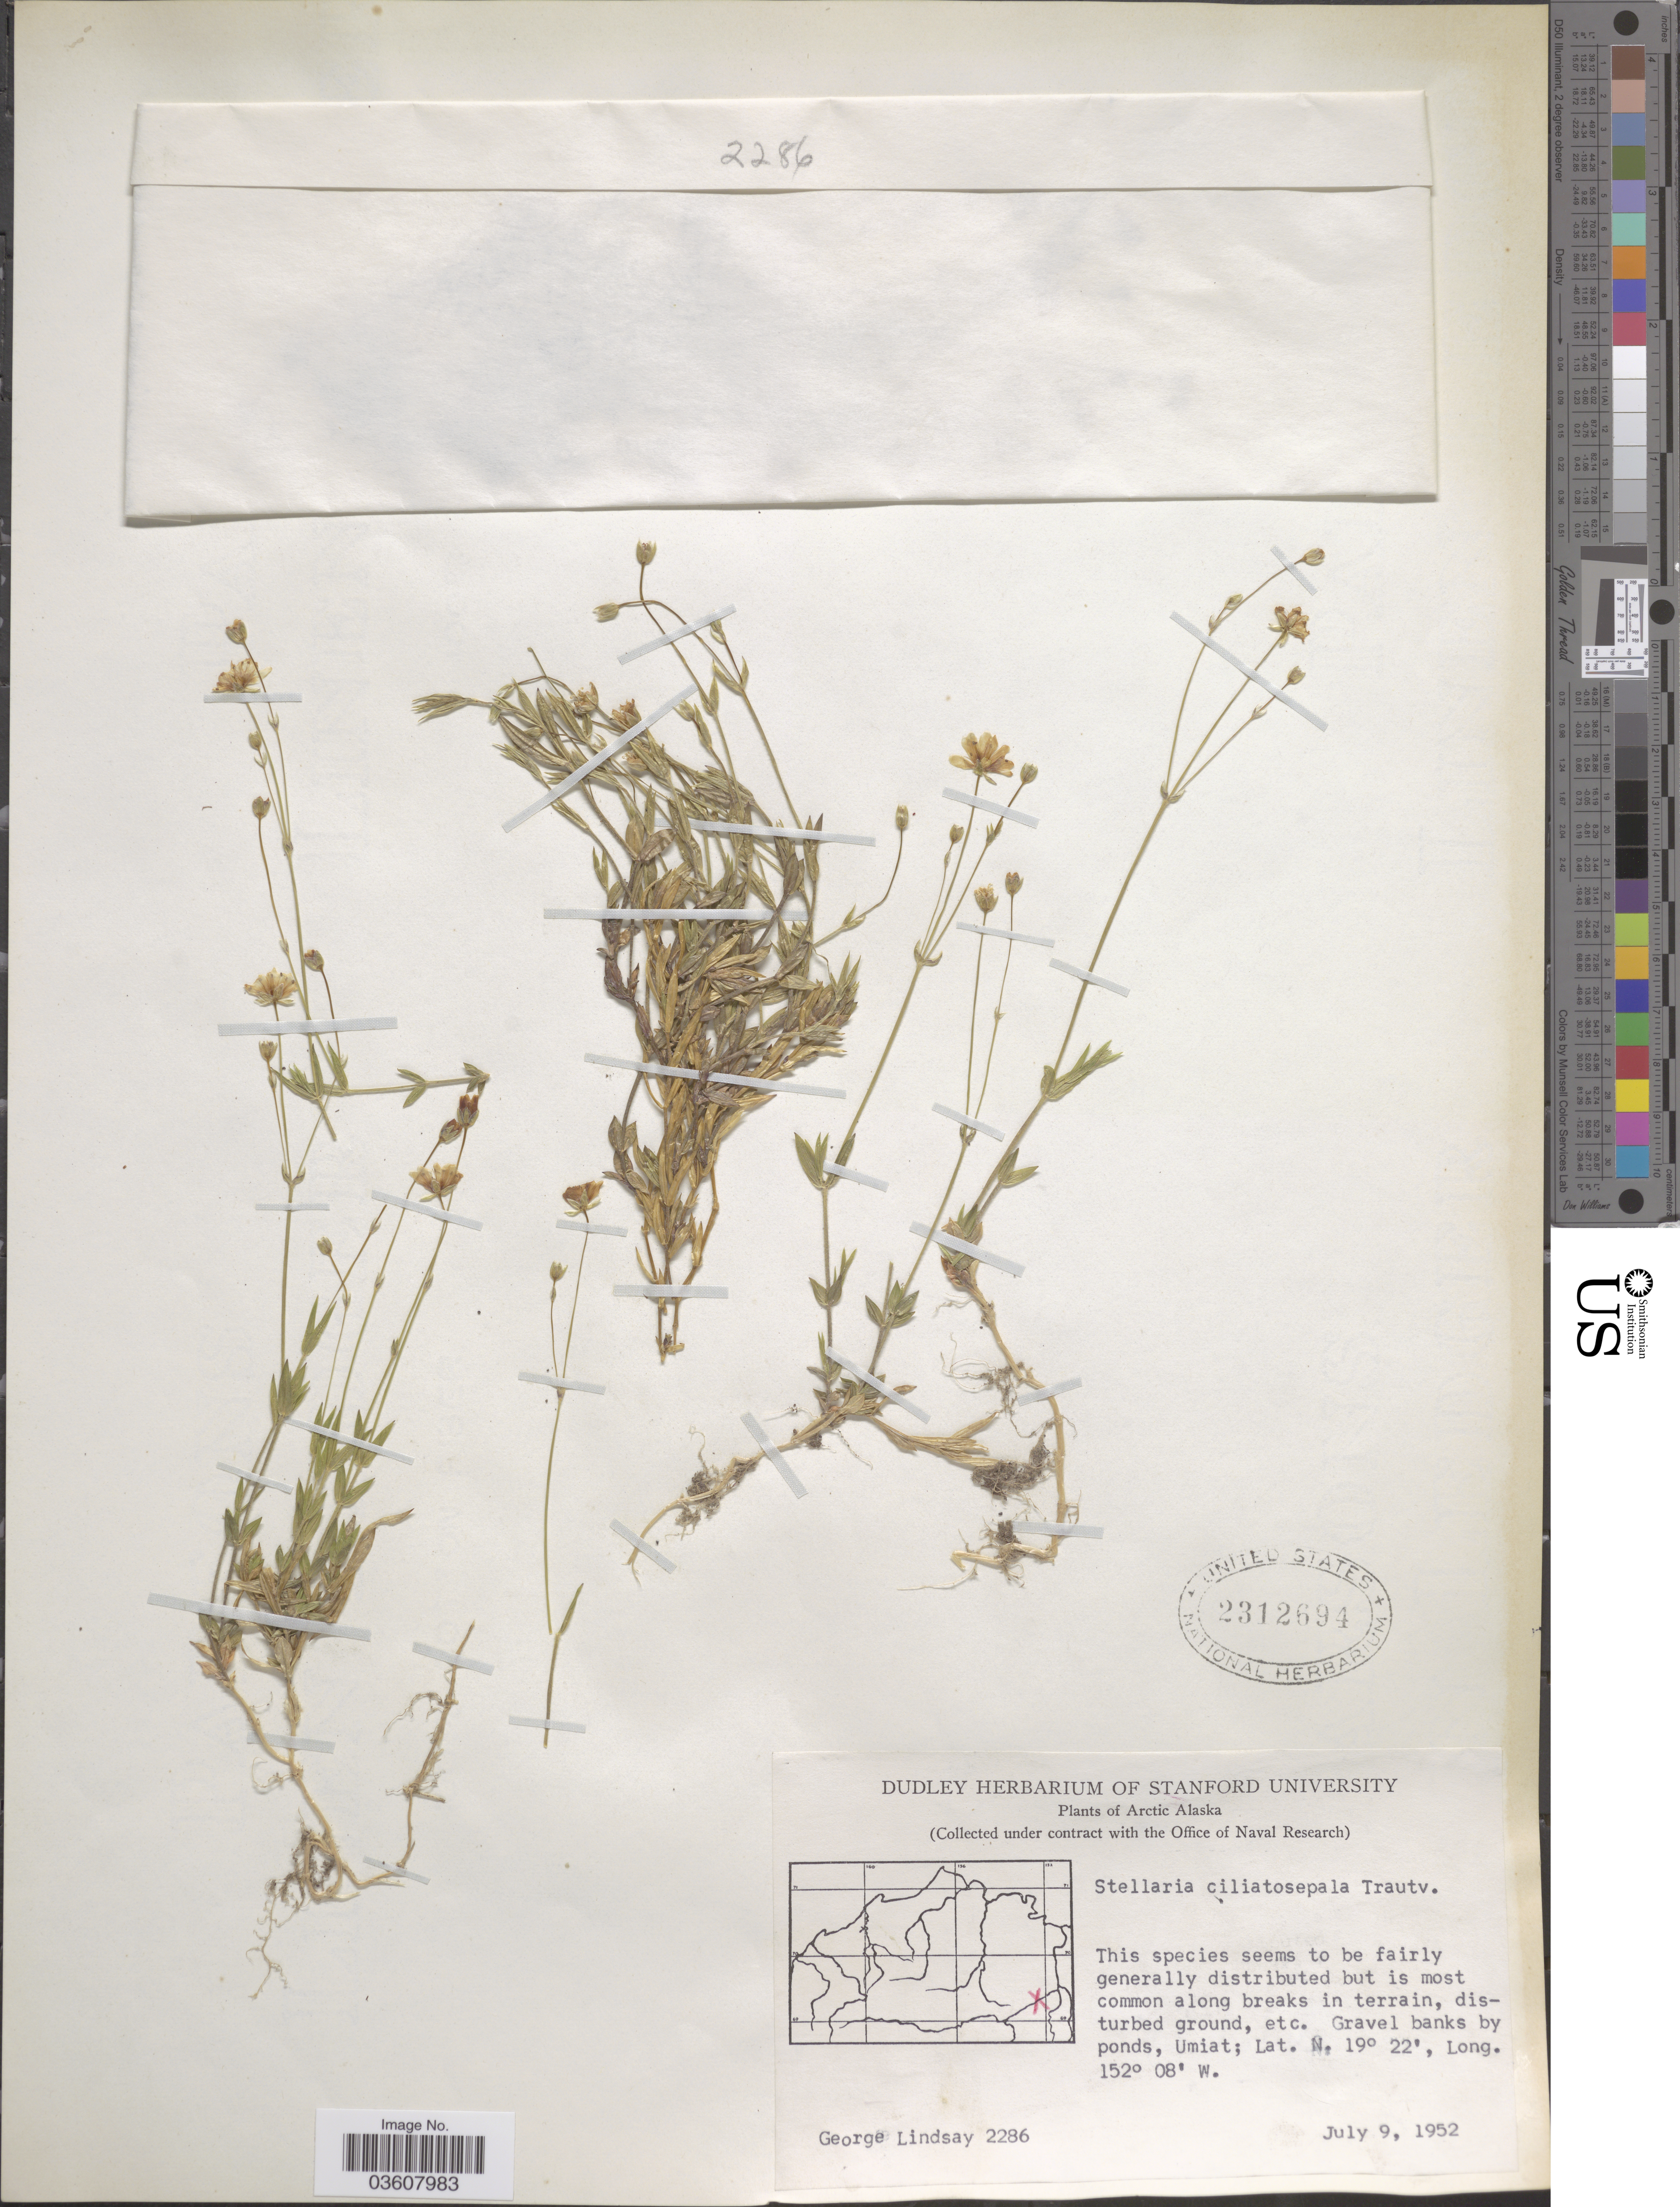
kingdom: Plantae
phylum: Tracheophyta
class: Magnoliopsida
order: Caryophyllales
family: Caryophyllaceae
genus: Stellaria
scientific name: Stellaria ciliatosepala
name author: Trautv.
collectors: G. Lindsay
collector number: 2286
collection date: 1952-07-09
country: United States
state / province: Alaska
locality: Arctic Alaska. Gravel banks by ponds, Umiat.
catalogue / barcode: US 2312694